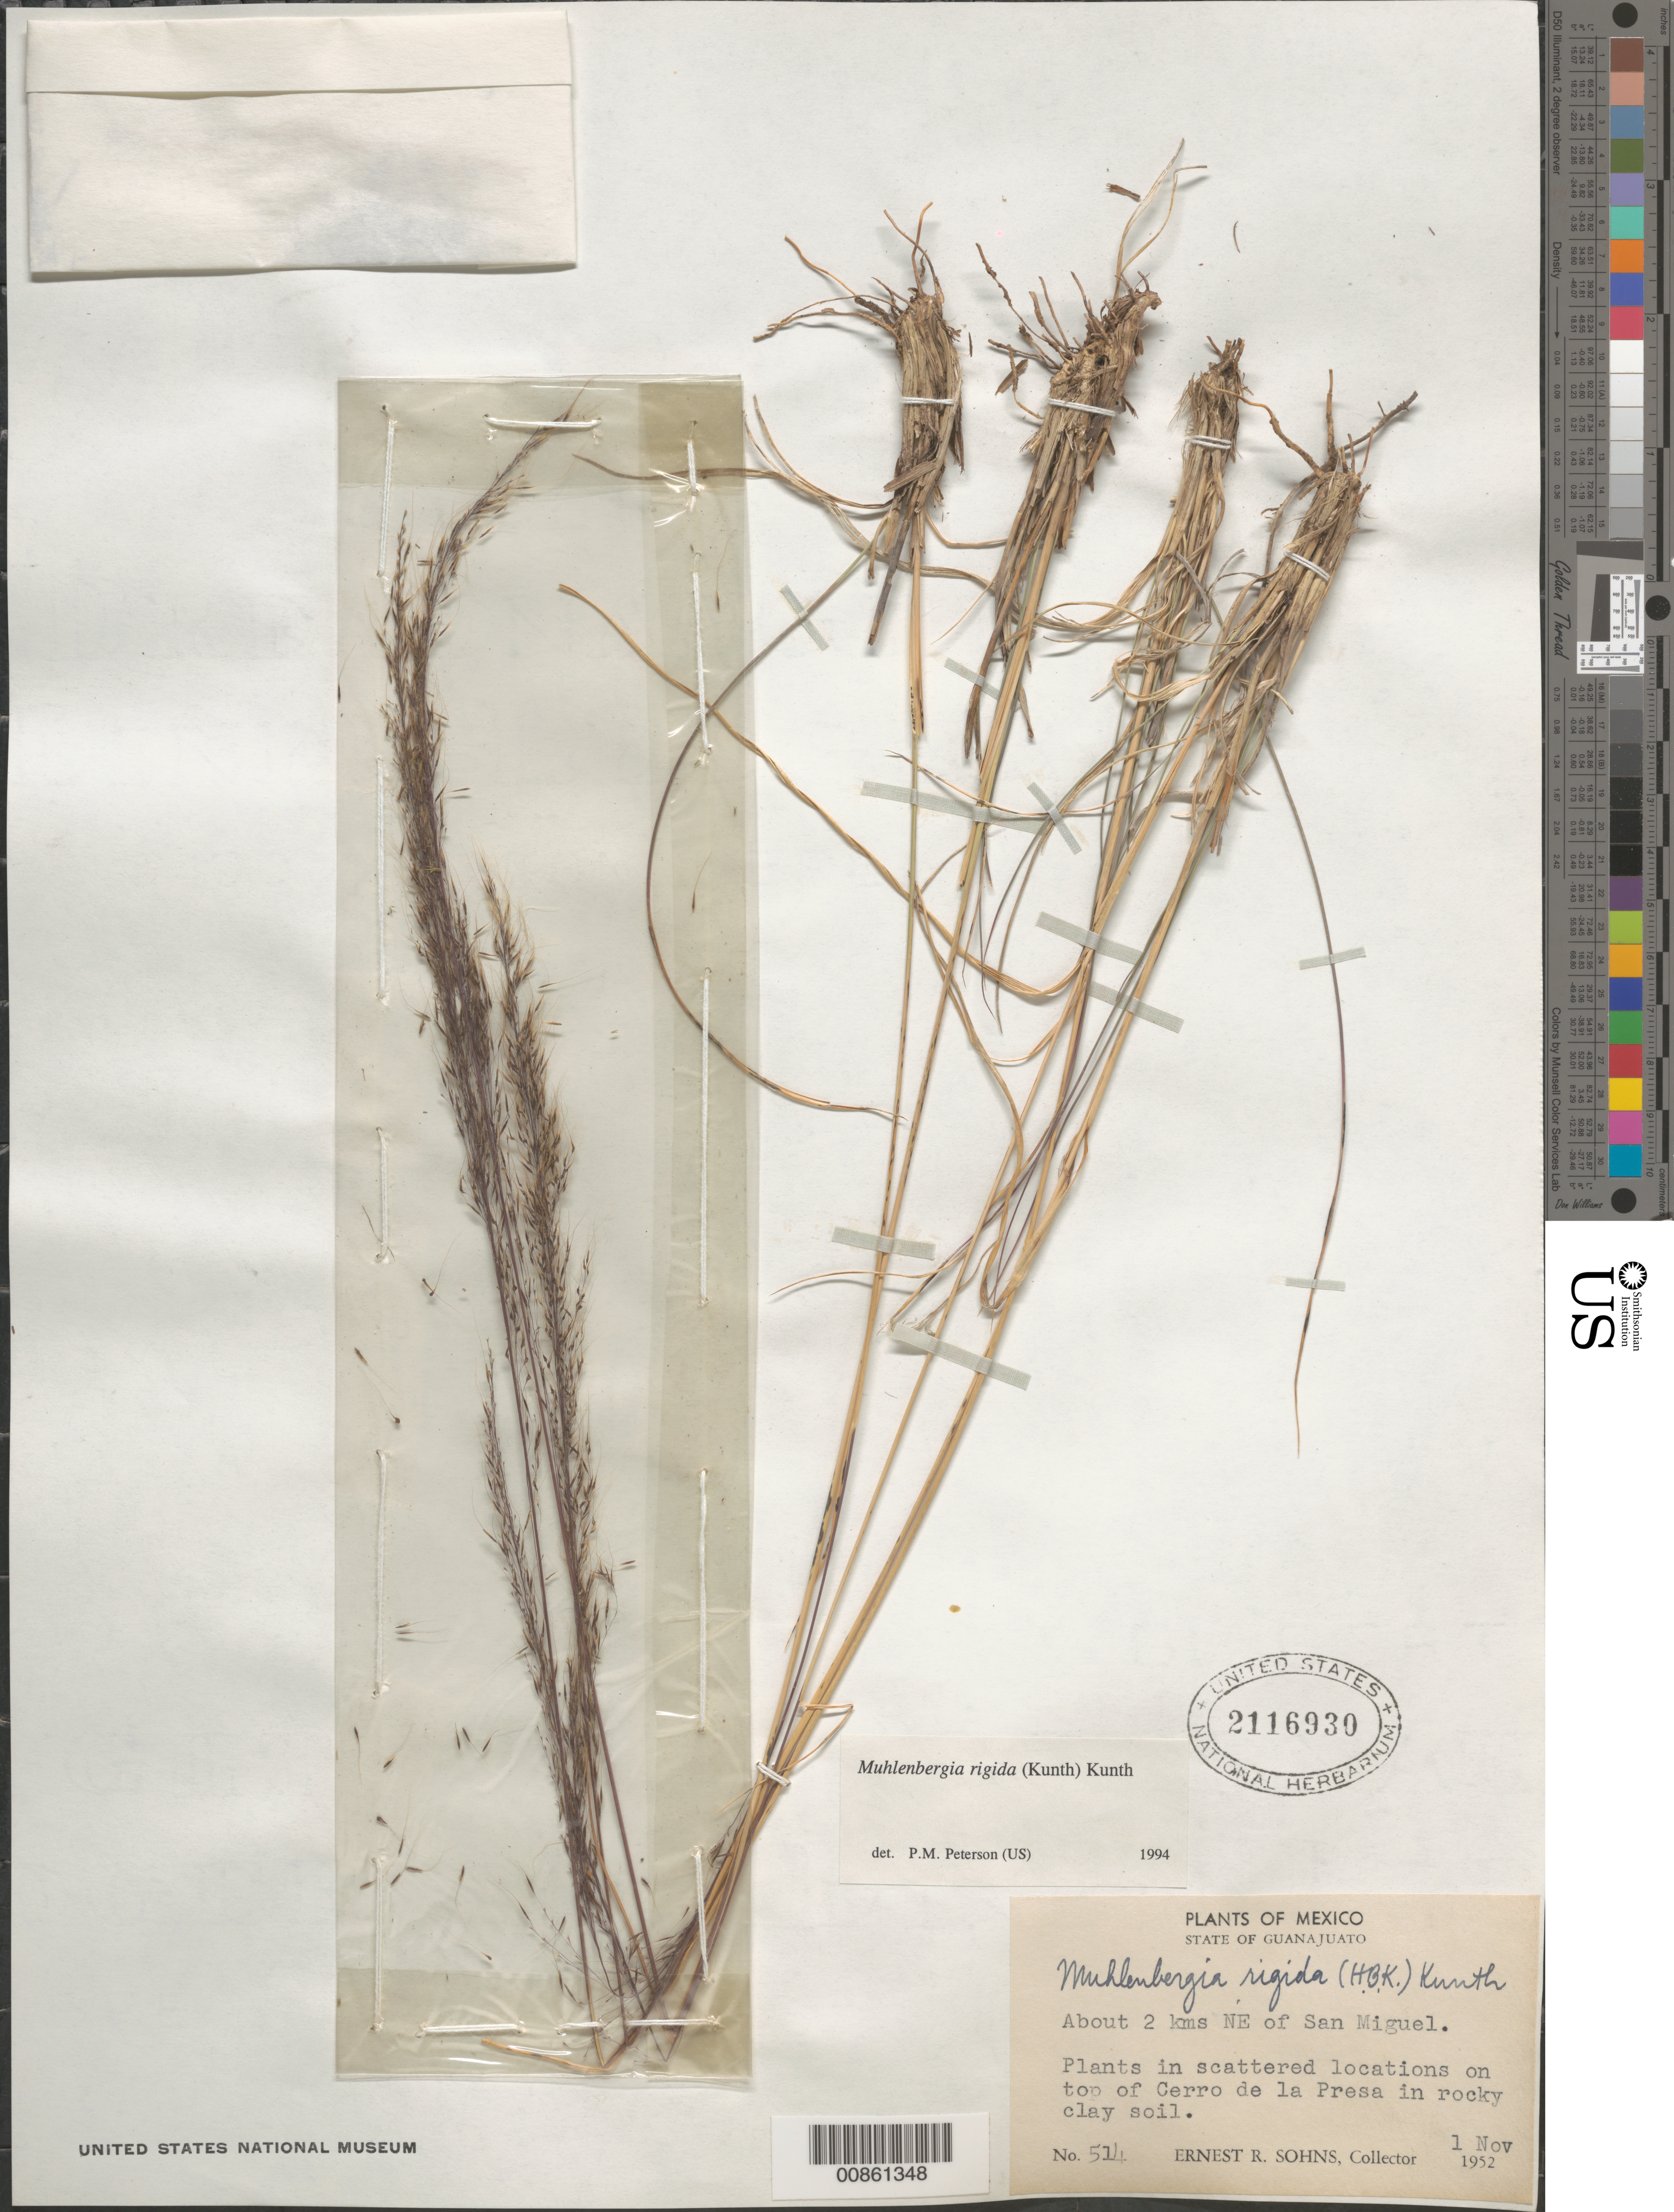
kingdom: Plantae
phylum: Tracheophyta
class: Liliopsida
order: Poales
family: Poaceae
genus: Muhlenbergia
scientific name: Muhlenbergia sp.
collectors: E. R. Sohns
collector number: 514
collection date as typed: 01 Nov 1952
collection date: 1952-11-01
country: Mexico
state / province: Guanajuato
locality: About 2 km NE of San Miguel, Gto.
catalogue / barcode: US 2116930